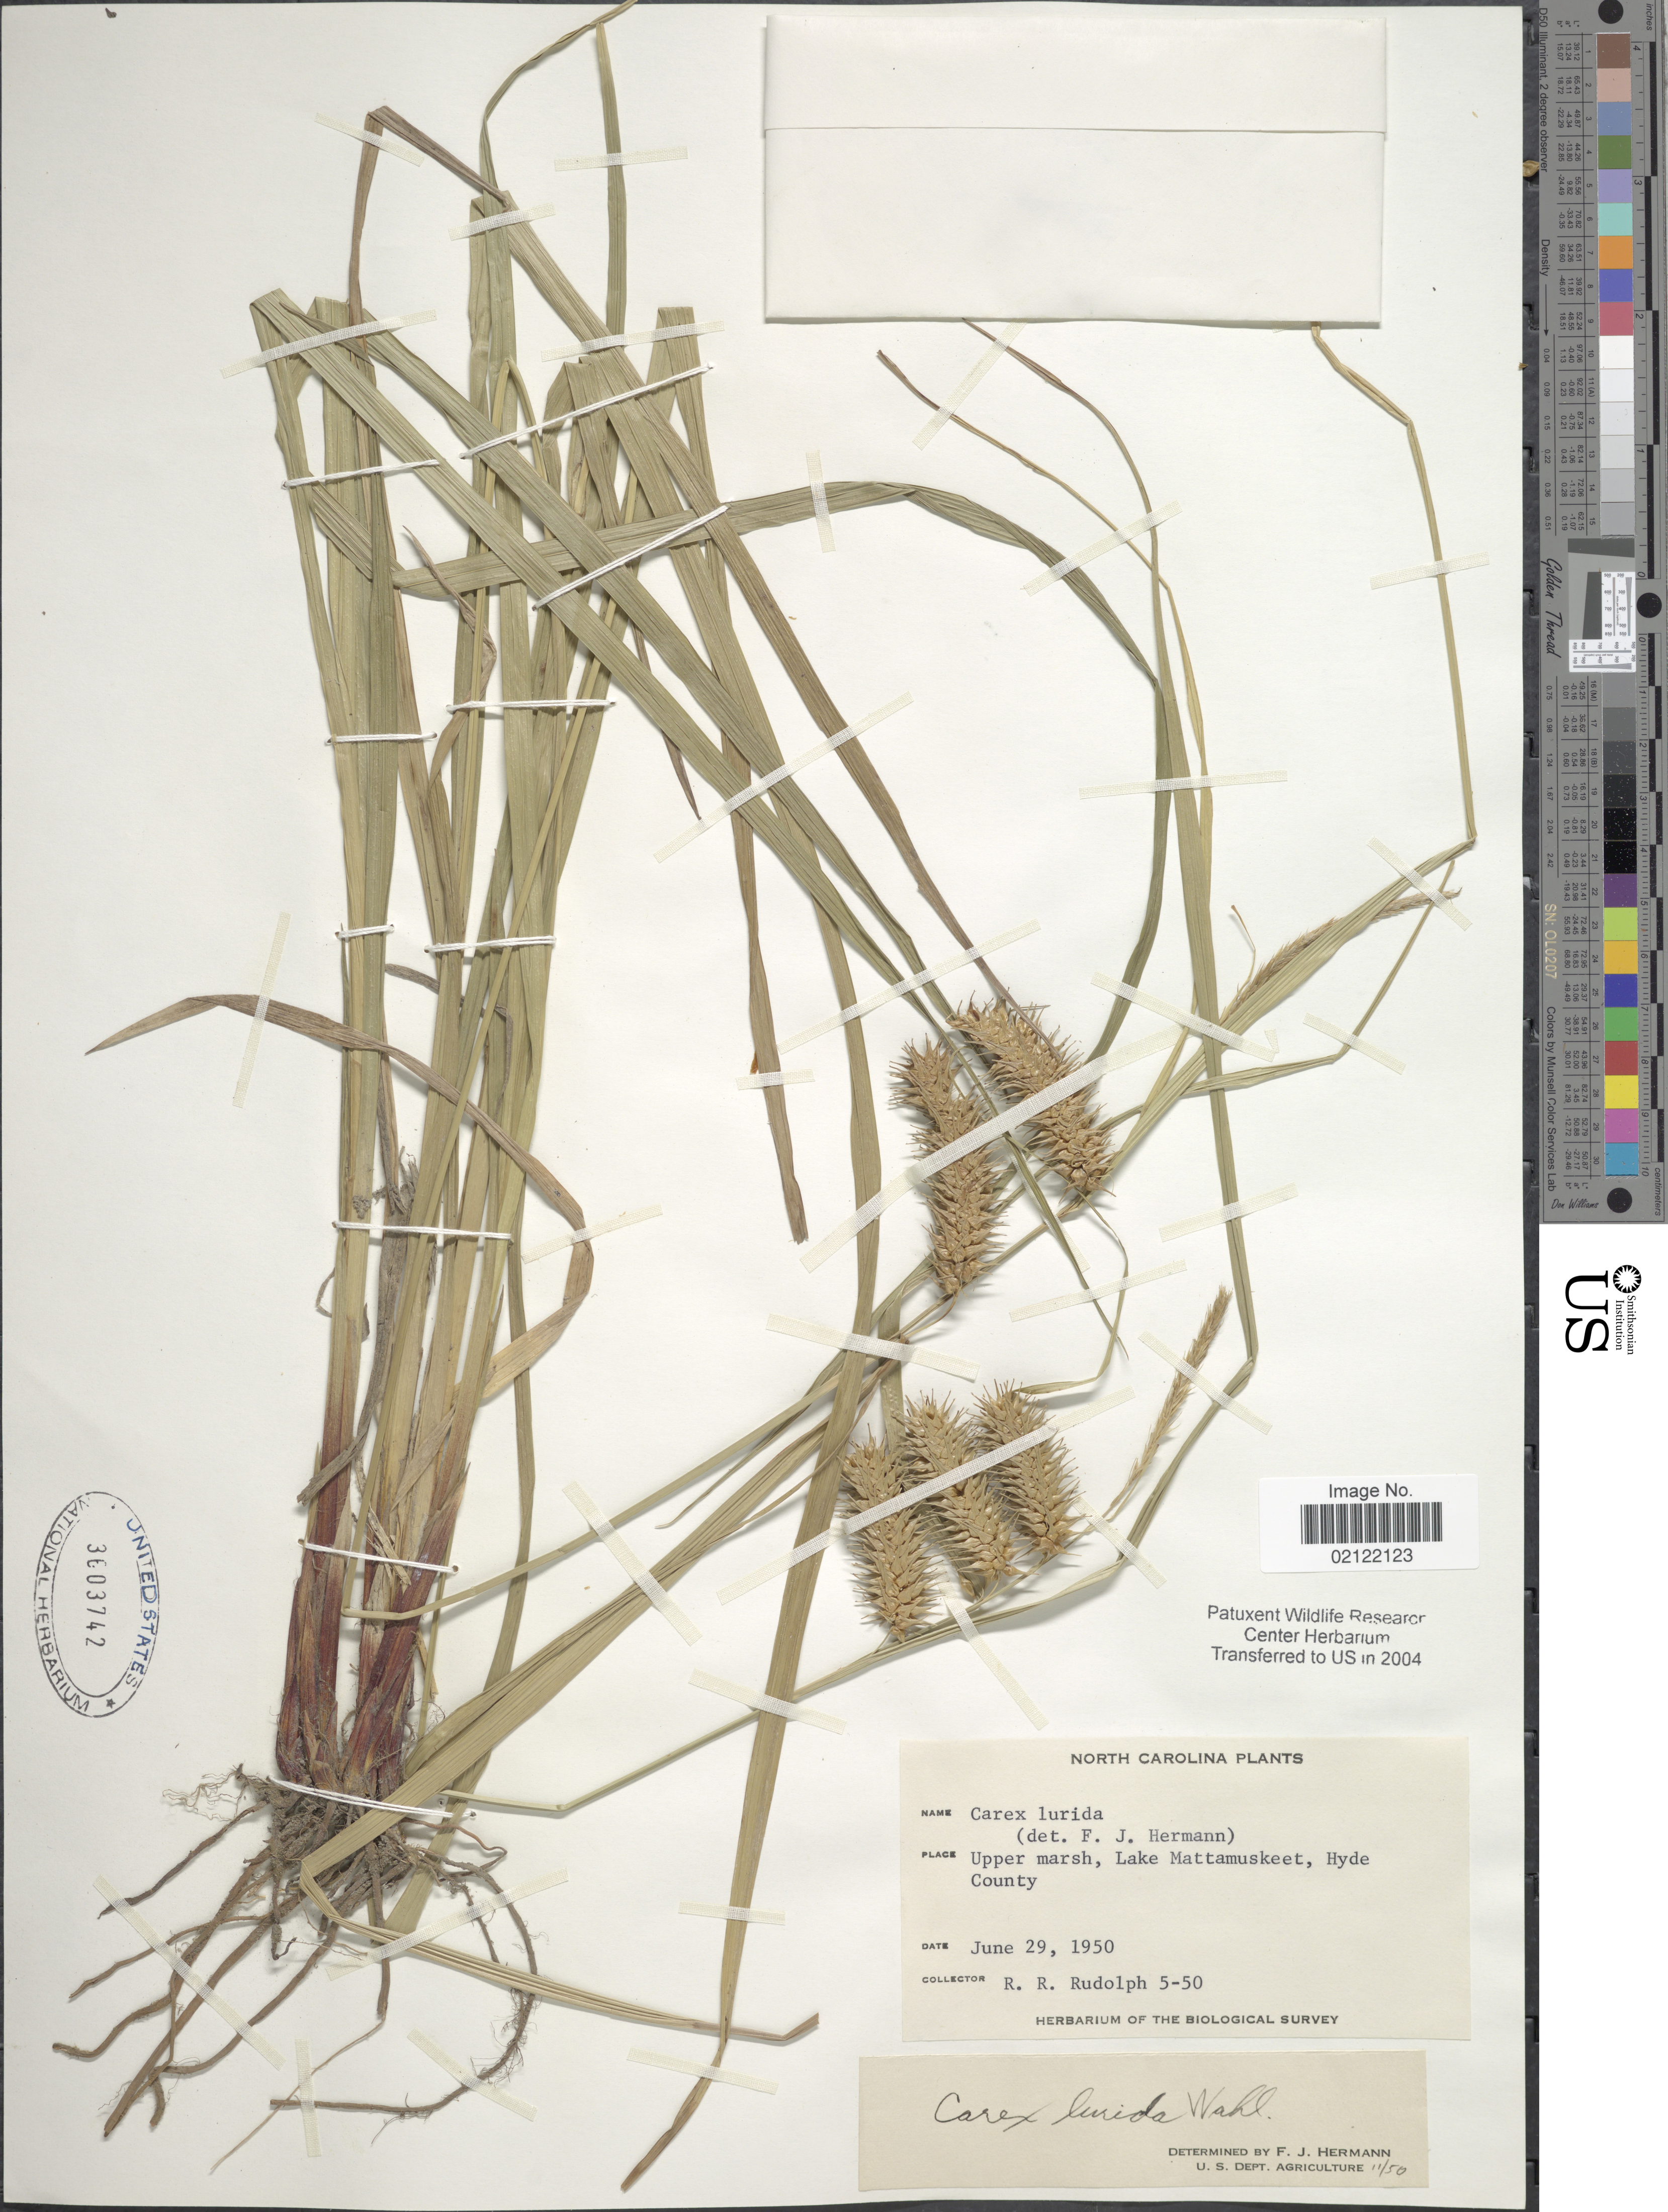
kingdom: Plantae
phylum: Tracheophyta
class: Liliopsida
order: Poales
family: Cyperaceae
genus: Carex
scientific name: Carex lurida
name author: Wahlenb.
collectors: R. Rudolph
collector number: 5-50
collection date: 1950-06-29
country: United States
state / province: North Carolina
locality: Upper marsh, Lake Mattamuskeet, Hyde County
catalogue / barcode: US 3603742